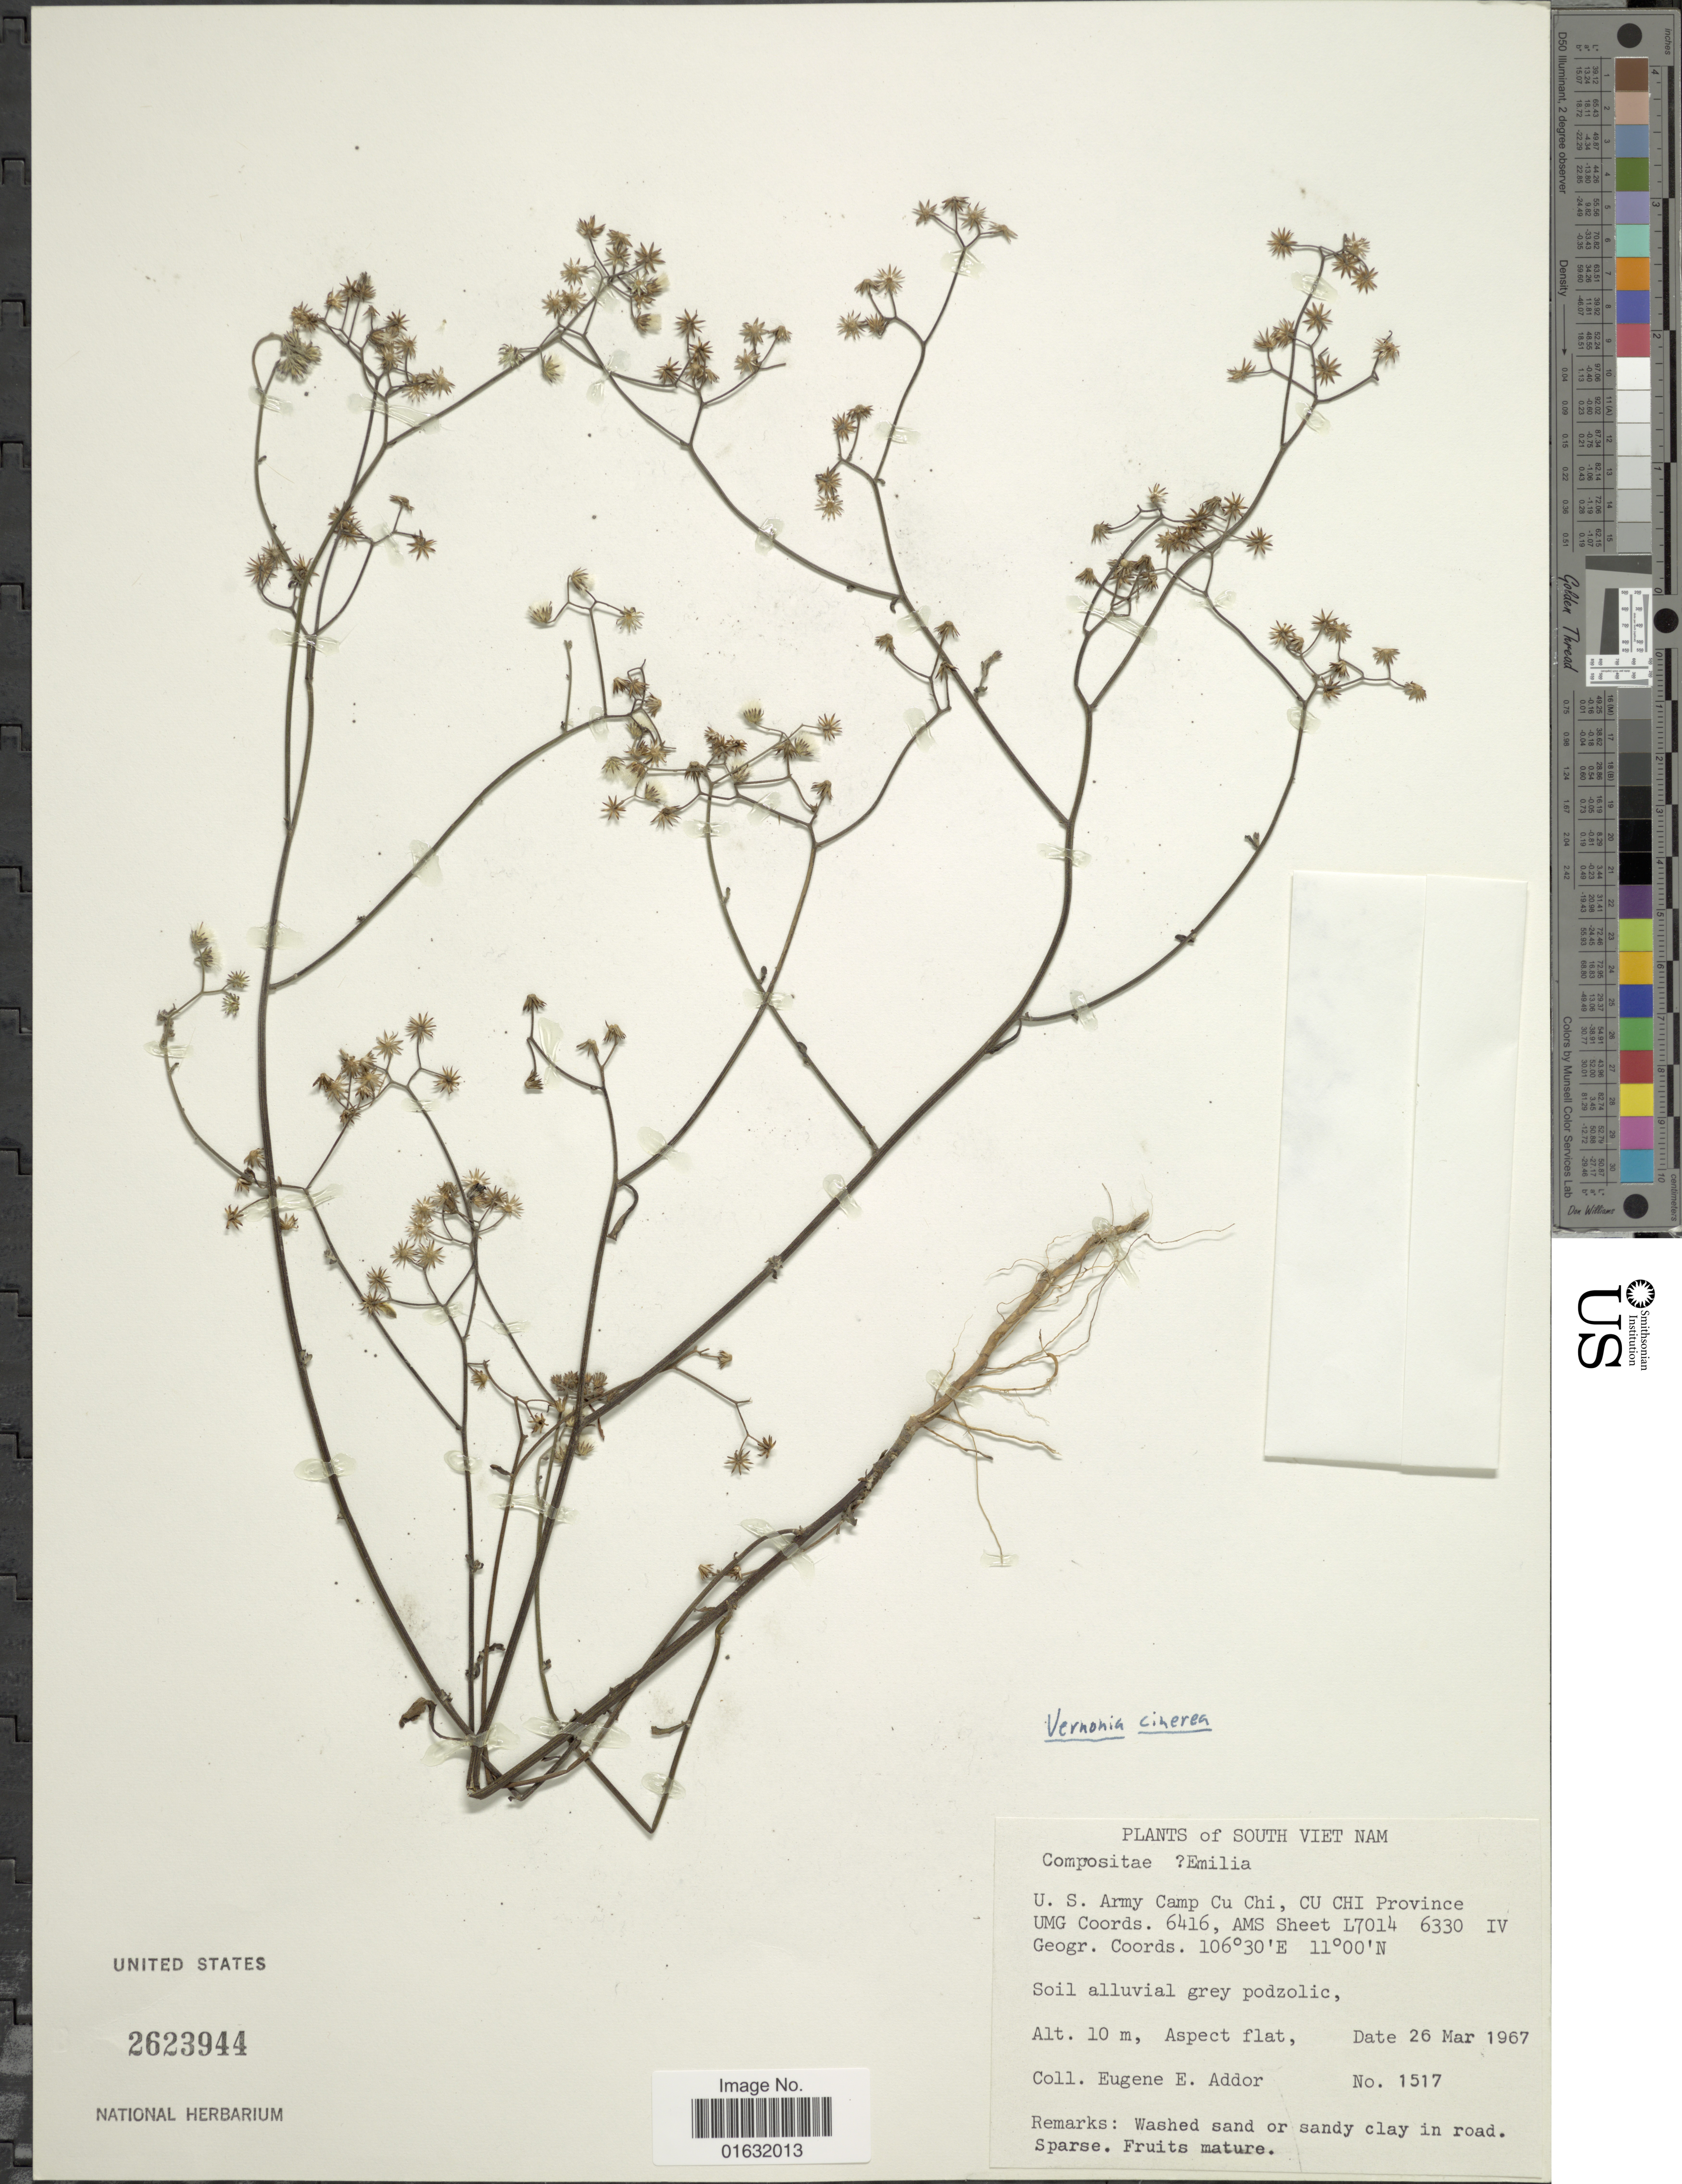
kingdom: Plantae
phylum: Tracheophyta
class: Magnoliopsida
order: Asterales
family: Asteraceae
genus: Cyanthillium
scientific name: Cyanthillium cinereum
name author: (L.) H. Rob.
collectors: E. E. Addor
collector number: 1517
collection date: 1967-03-26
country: Vietnam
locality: South Vietnam, U.S. Army Camp Cu Chi, Cu Chi Province UMG Coords.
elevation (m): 10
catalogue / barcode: US 2623944